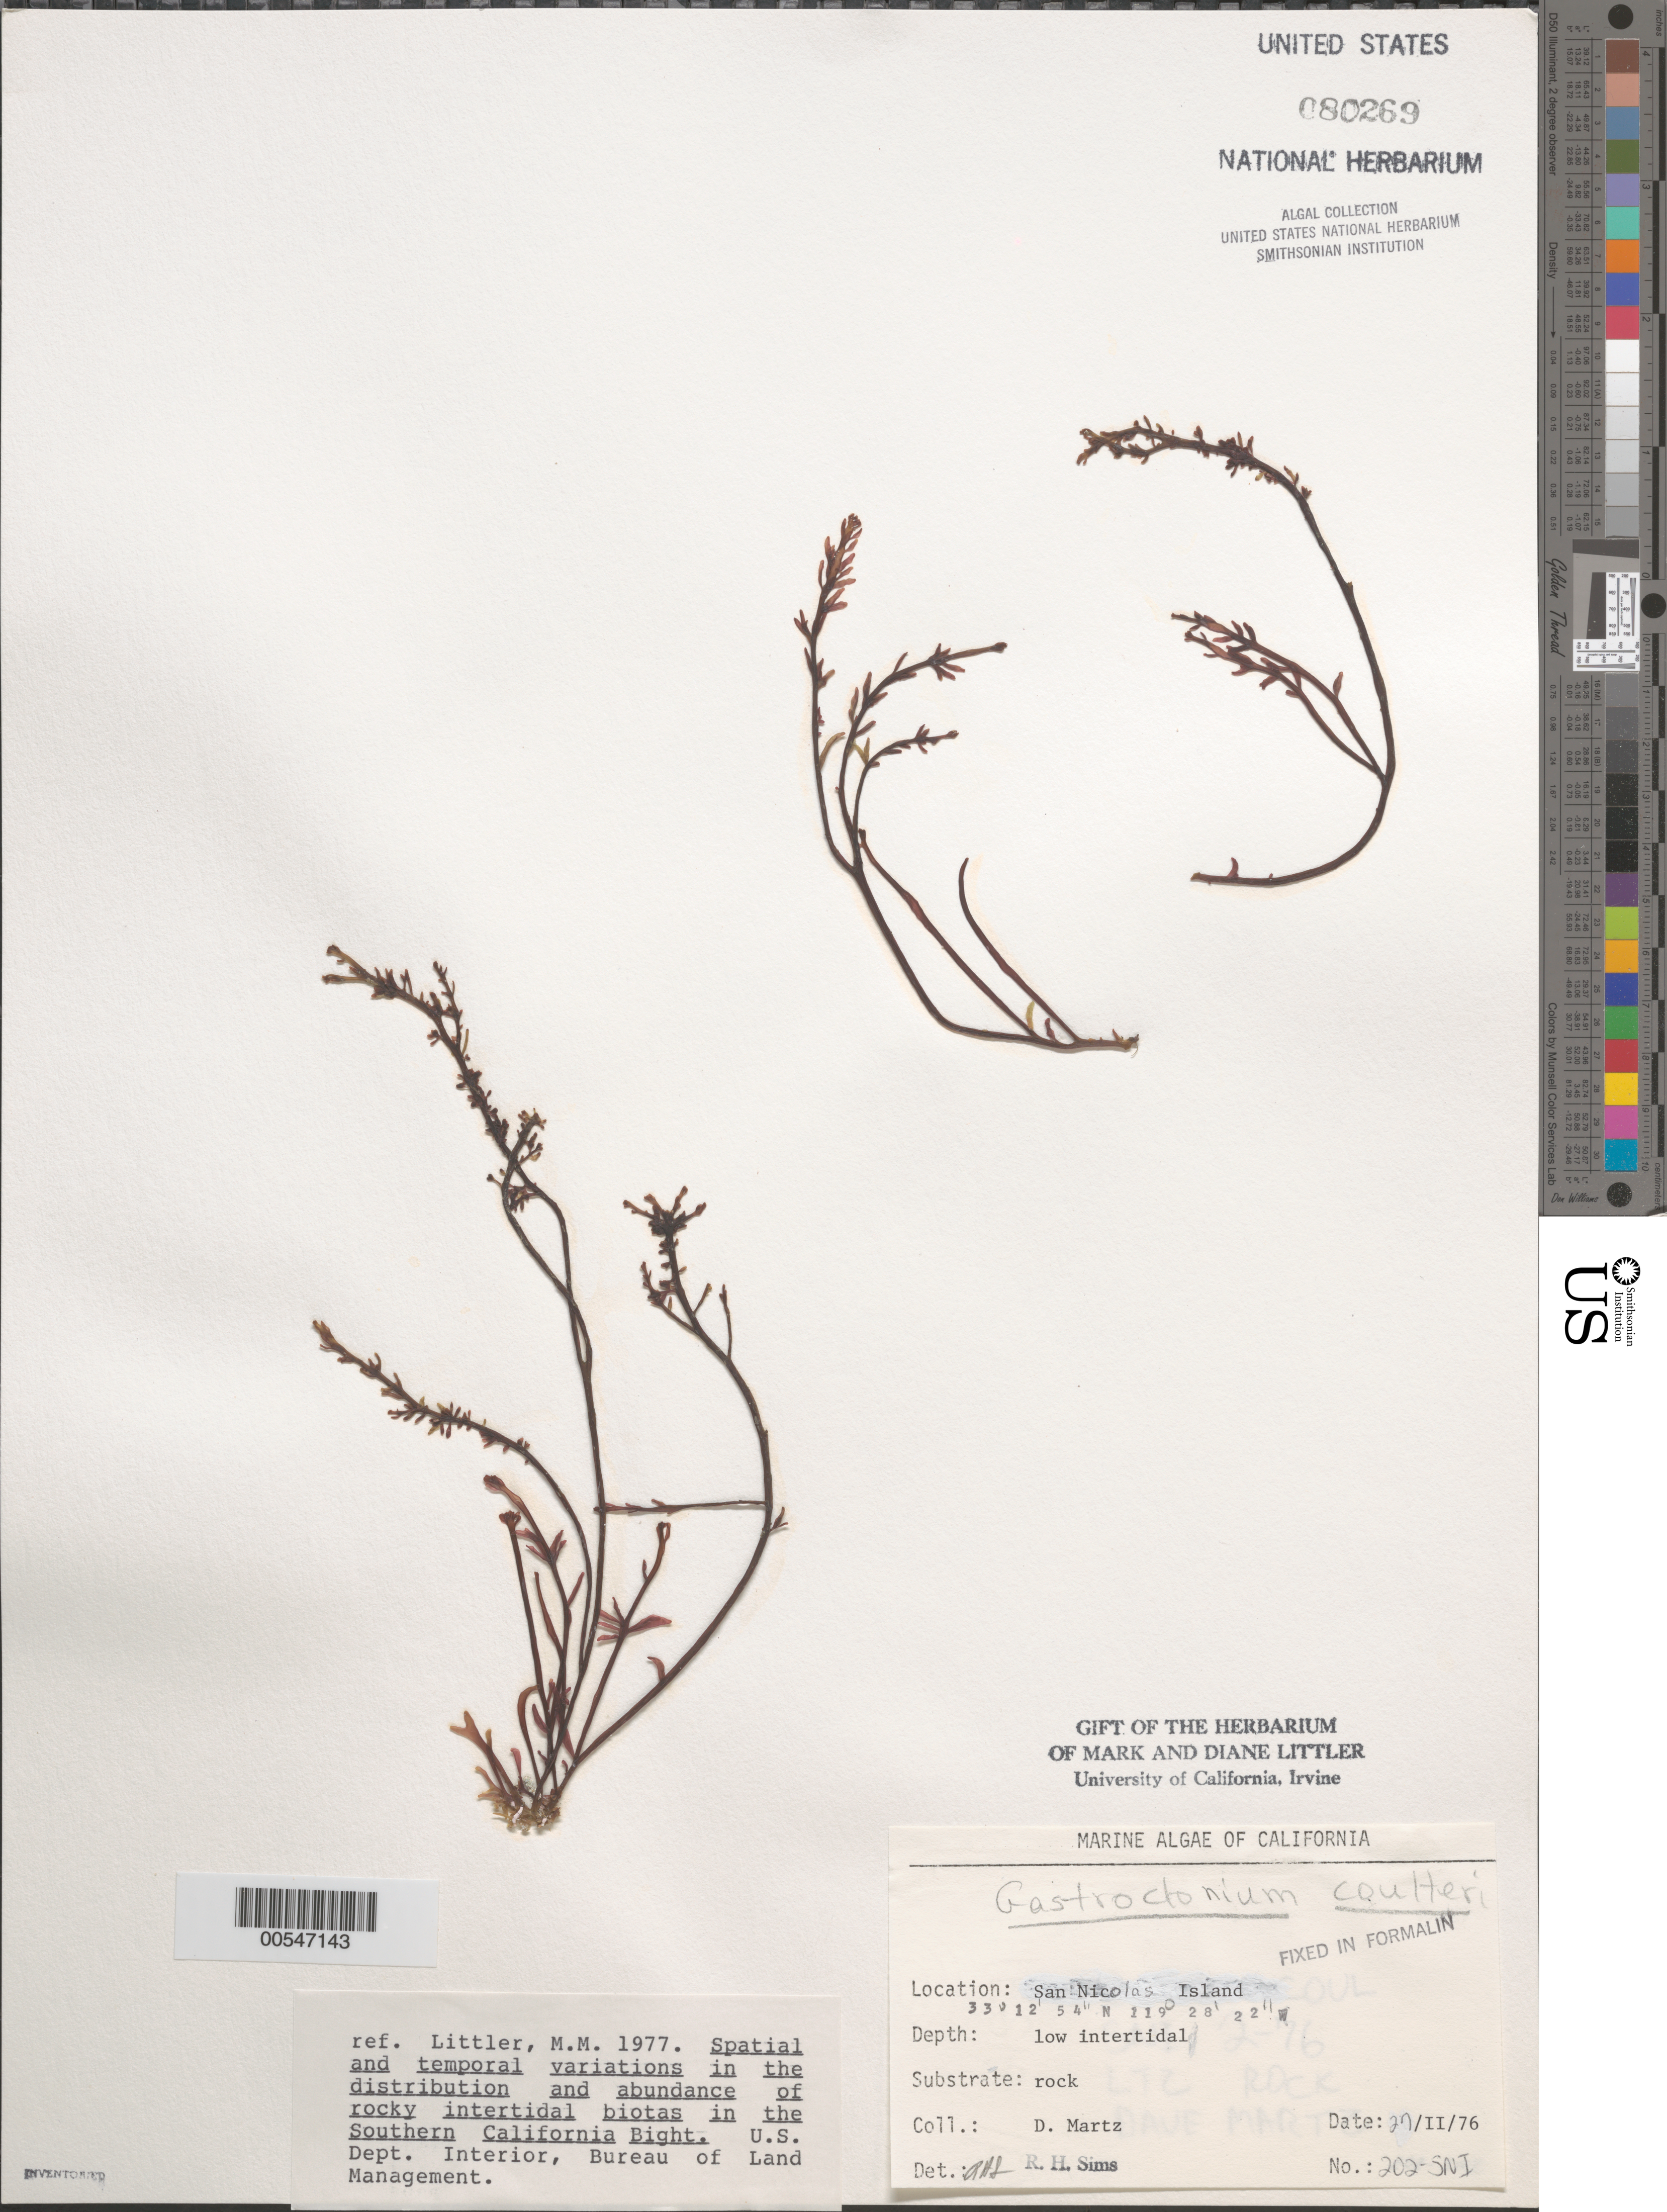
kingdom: Plantae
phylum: Rhodophyta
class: Florideophyceae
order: Rhodymeniales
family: Champiaceae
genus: Neogastroclonium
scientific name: Neogastroclonium subarticulatum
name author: (Turner) L. Le Gall et al.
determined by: Algae name updating Project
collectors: D. Martz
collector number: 202-sni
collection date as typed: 27 Feb 1976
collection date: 1976-02-27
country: United States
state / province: California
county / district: Ventura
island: San Nicolas Island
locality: Dutch Harbor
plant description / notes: BLM-SOCALBIGHT Rocky Intertidal Survey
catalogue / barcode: US 80269